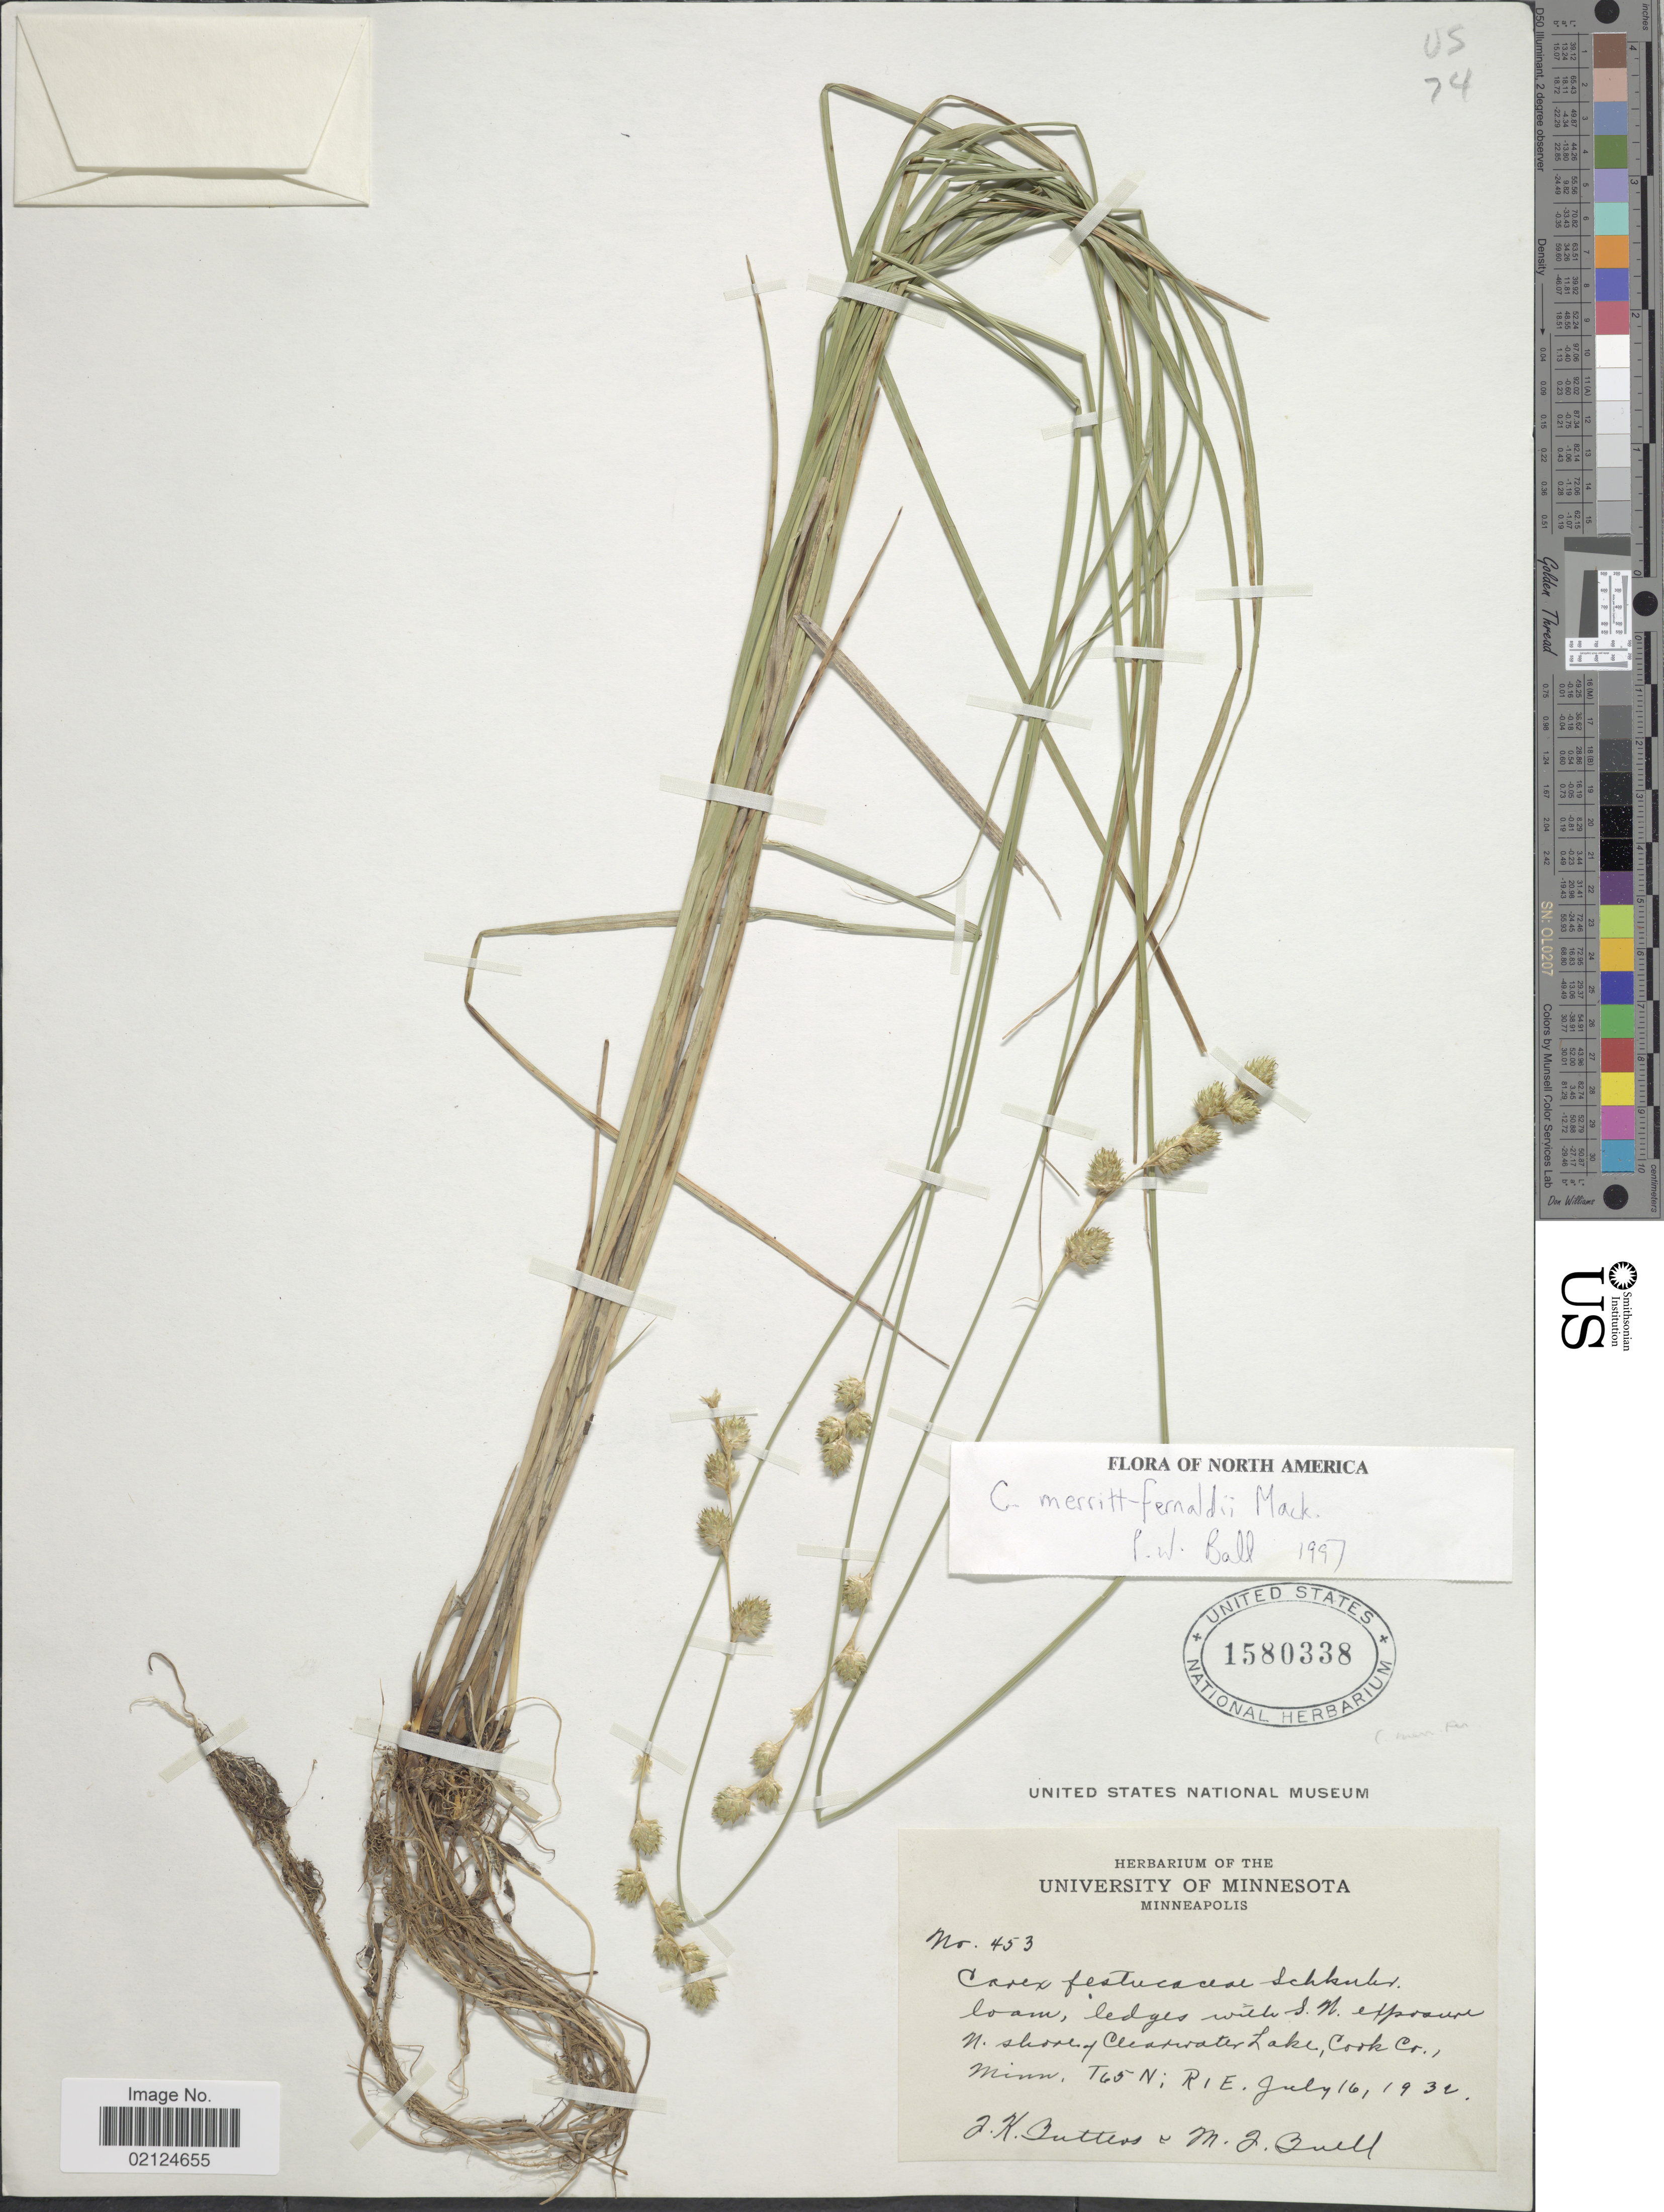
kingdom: Plantae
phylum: Tracheophyta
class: Liliopsida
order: Poales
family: Cyperaceae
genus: Carex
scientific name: Carex merritt-fernaldii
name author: Mack.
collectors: F. K. Butters & M. Buell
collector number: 453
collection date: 1932-07-16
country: United States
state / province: Minnesota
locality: N. shore Clearwater Lake, Cook Co. Minn. T 65 N, R 1 E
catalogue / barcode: US 1580338